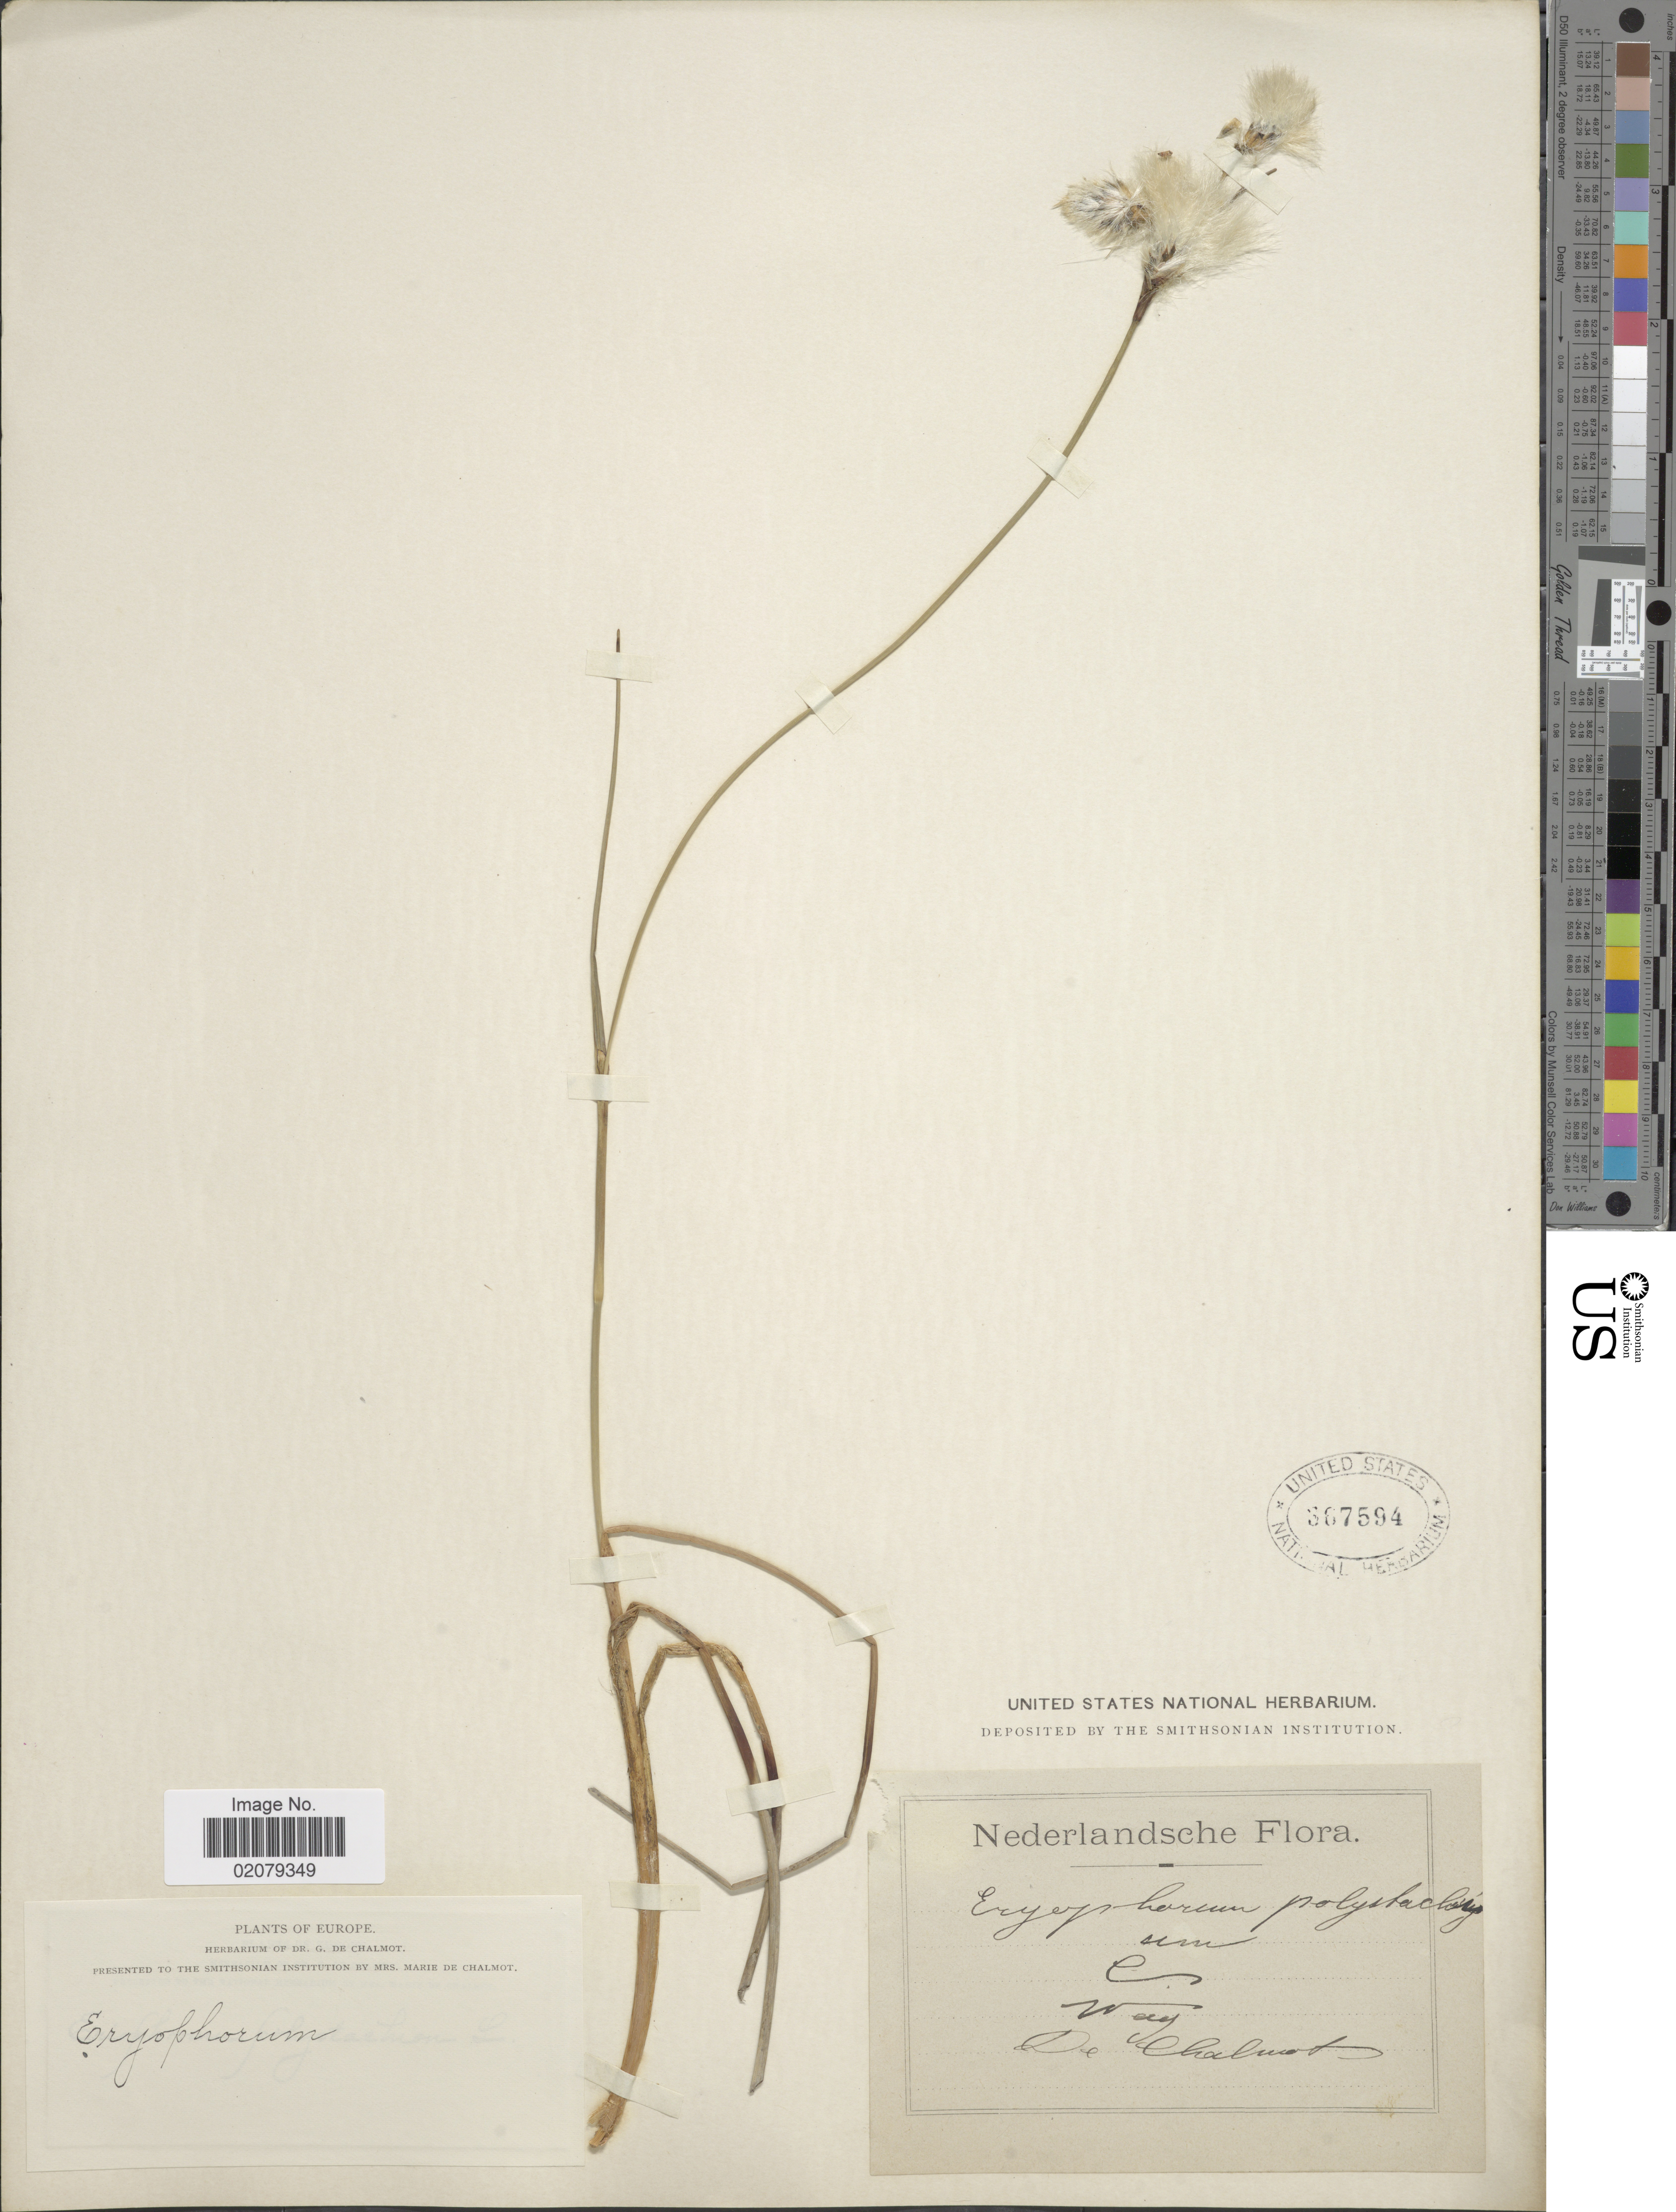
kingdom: Plantae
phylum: Tracheophyta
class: Liliopsida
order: Poales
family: Cyperaceae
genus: Eriophorum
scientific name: Eriophorum angustifolium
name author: Honck.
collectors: G. de Chalmot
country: Netherlands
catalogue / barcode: US 367594